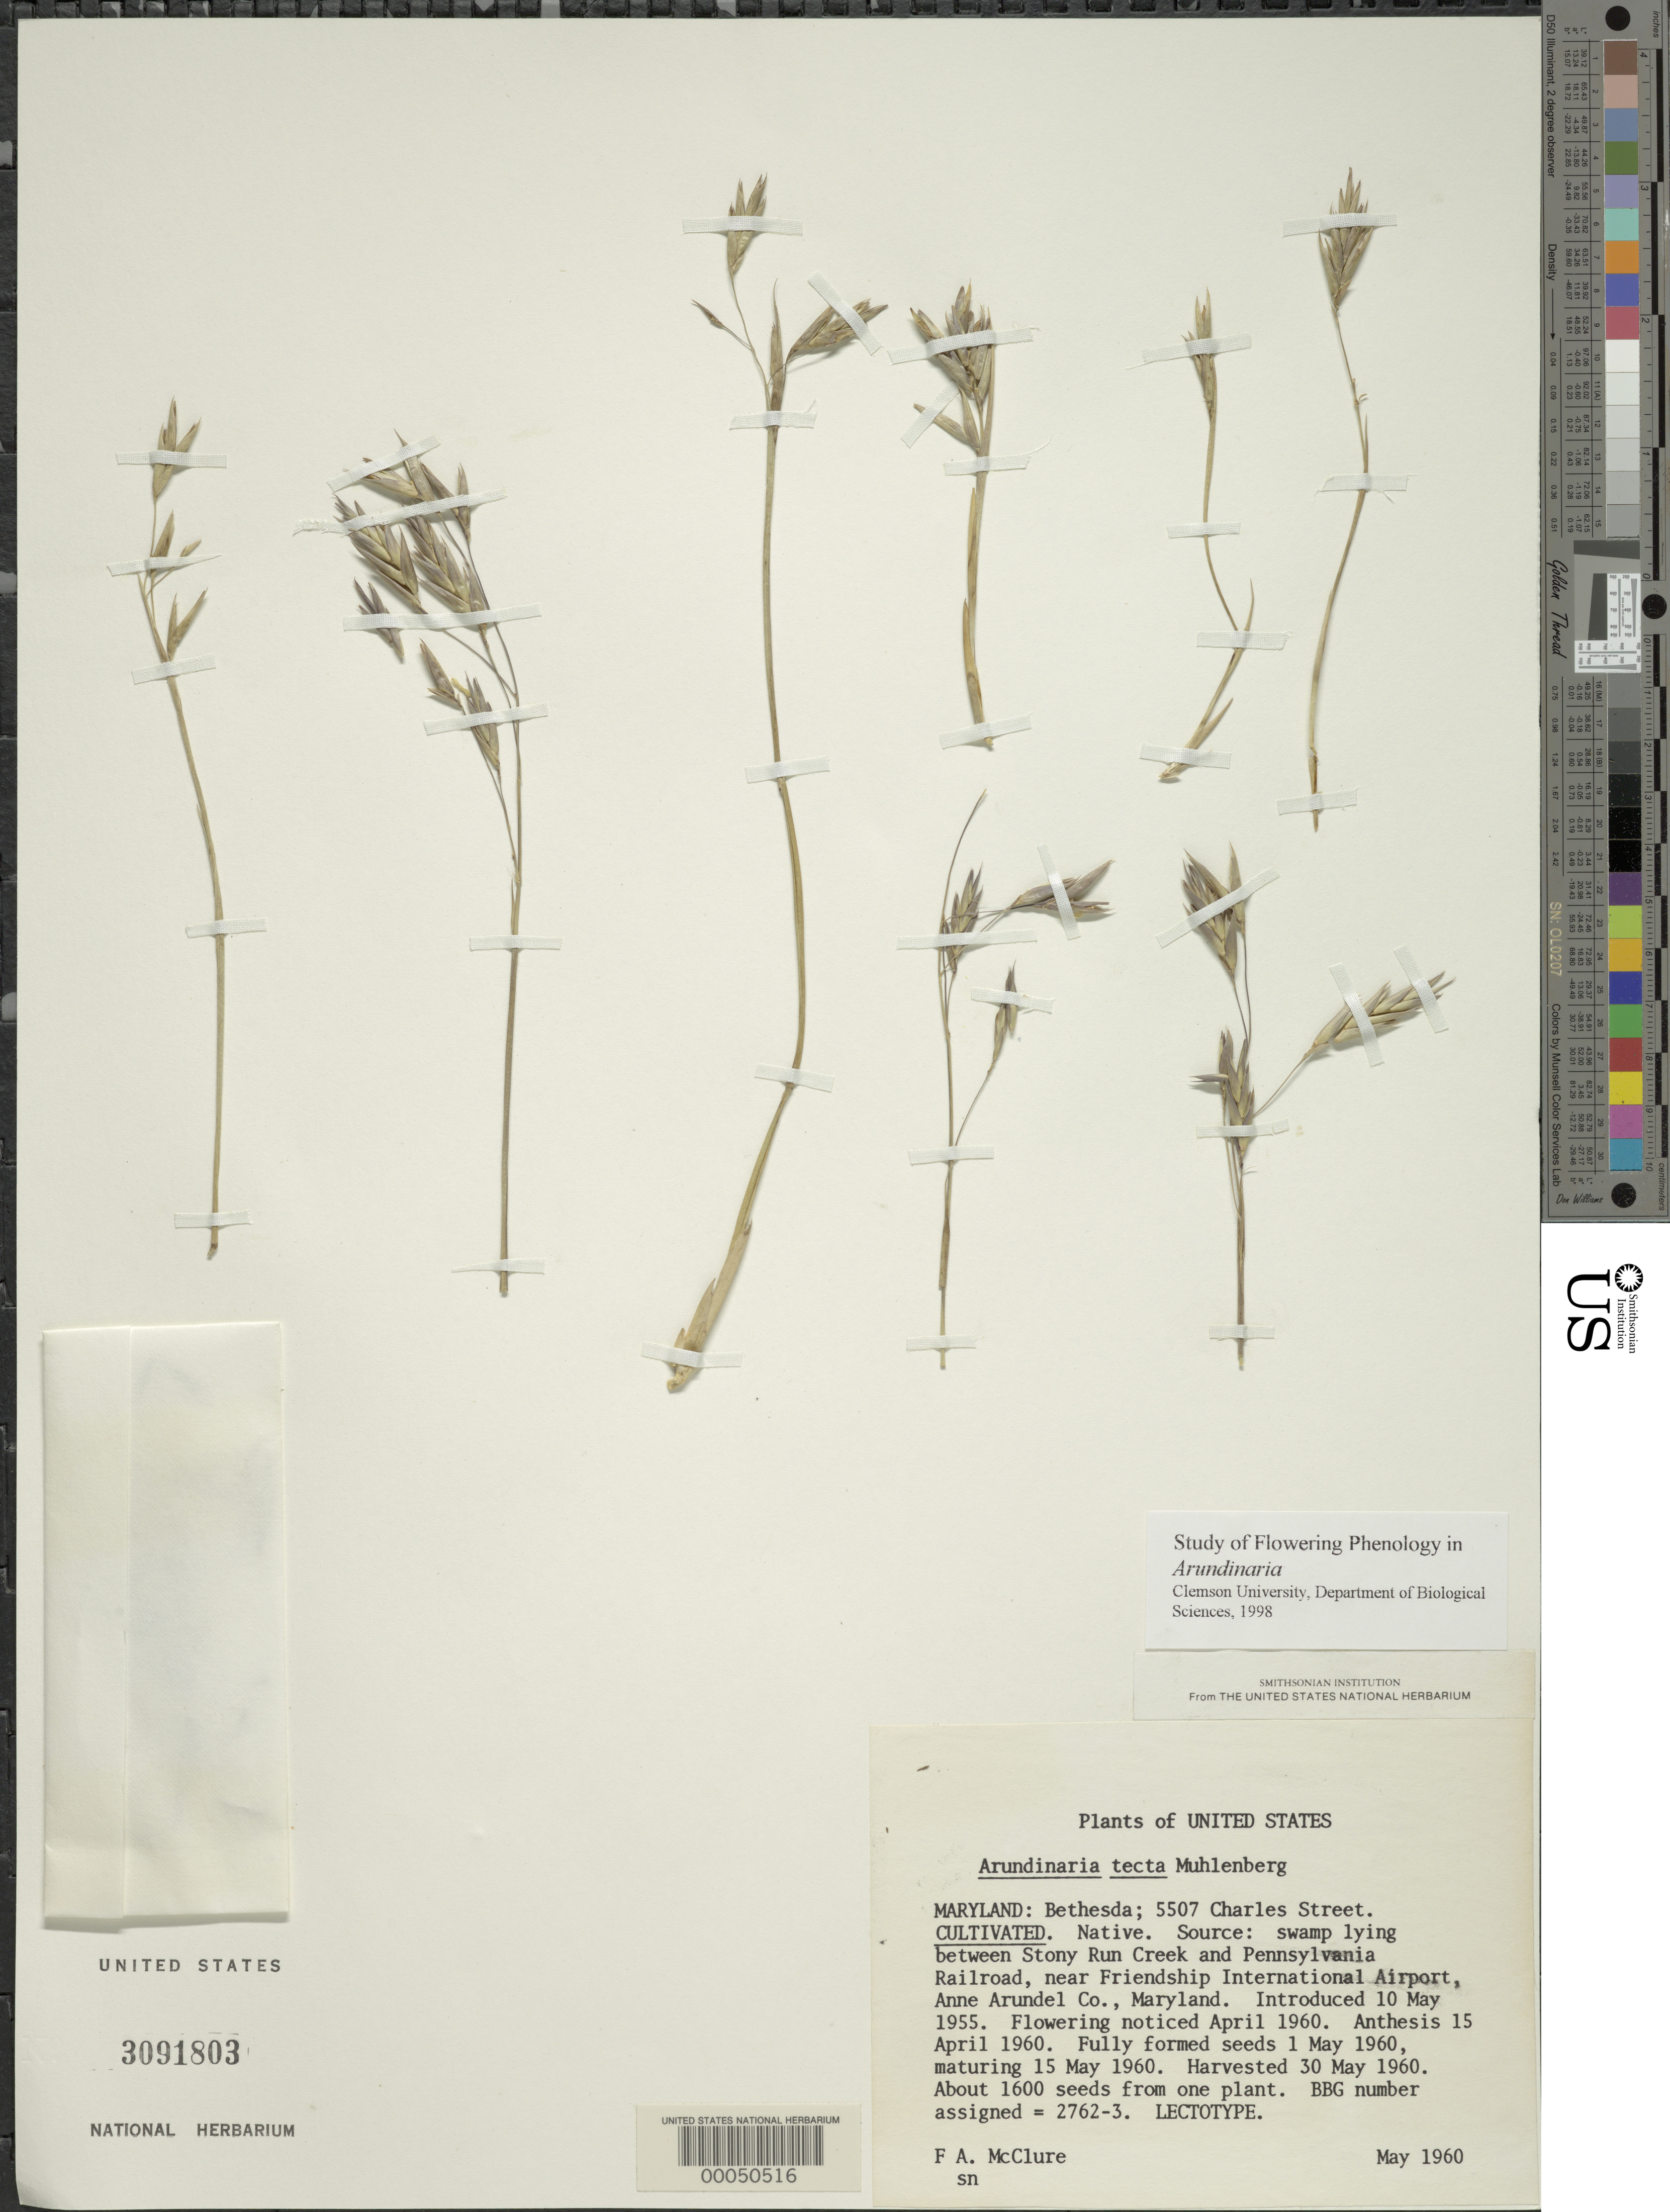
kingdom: Plantae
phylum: Tracheophyta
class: Liliopsida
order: Poales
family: Poaceae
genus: Arundinaria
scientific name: Arundinaria tecta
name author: (Walter) Muhl.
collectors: F. A. McClure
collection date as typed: May 1960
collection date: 1960-05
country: United States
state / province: Maryland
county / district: Montgomery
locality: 5507 Charles Street, Bethesda (McClure's garden)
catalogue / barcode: US 3091803